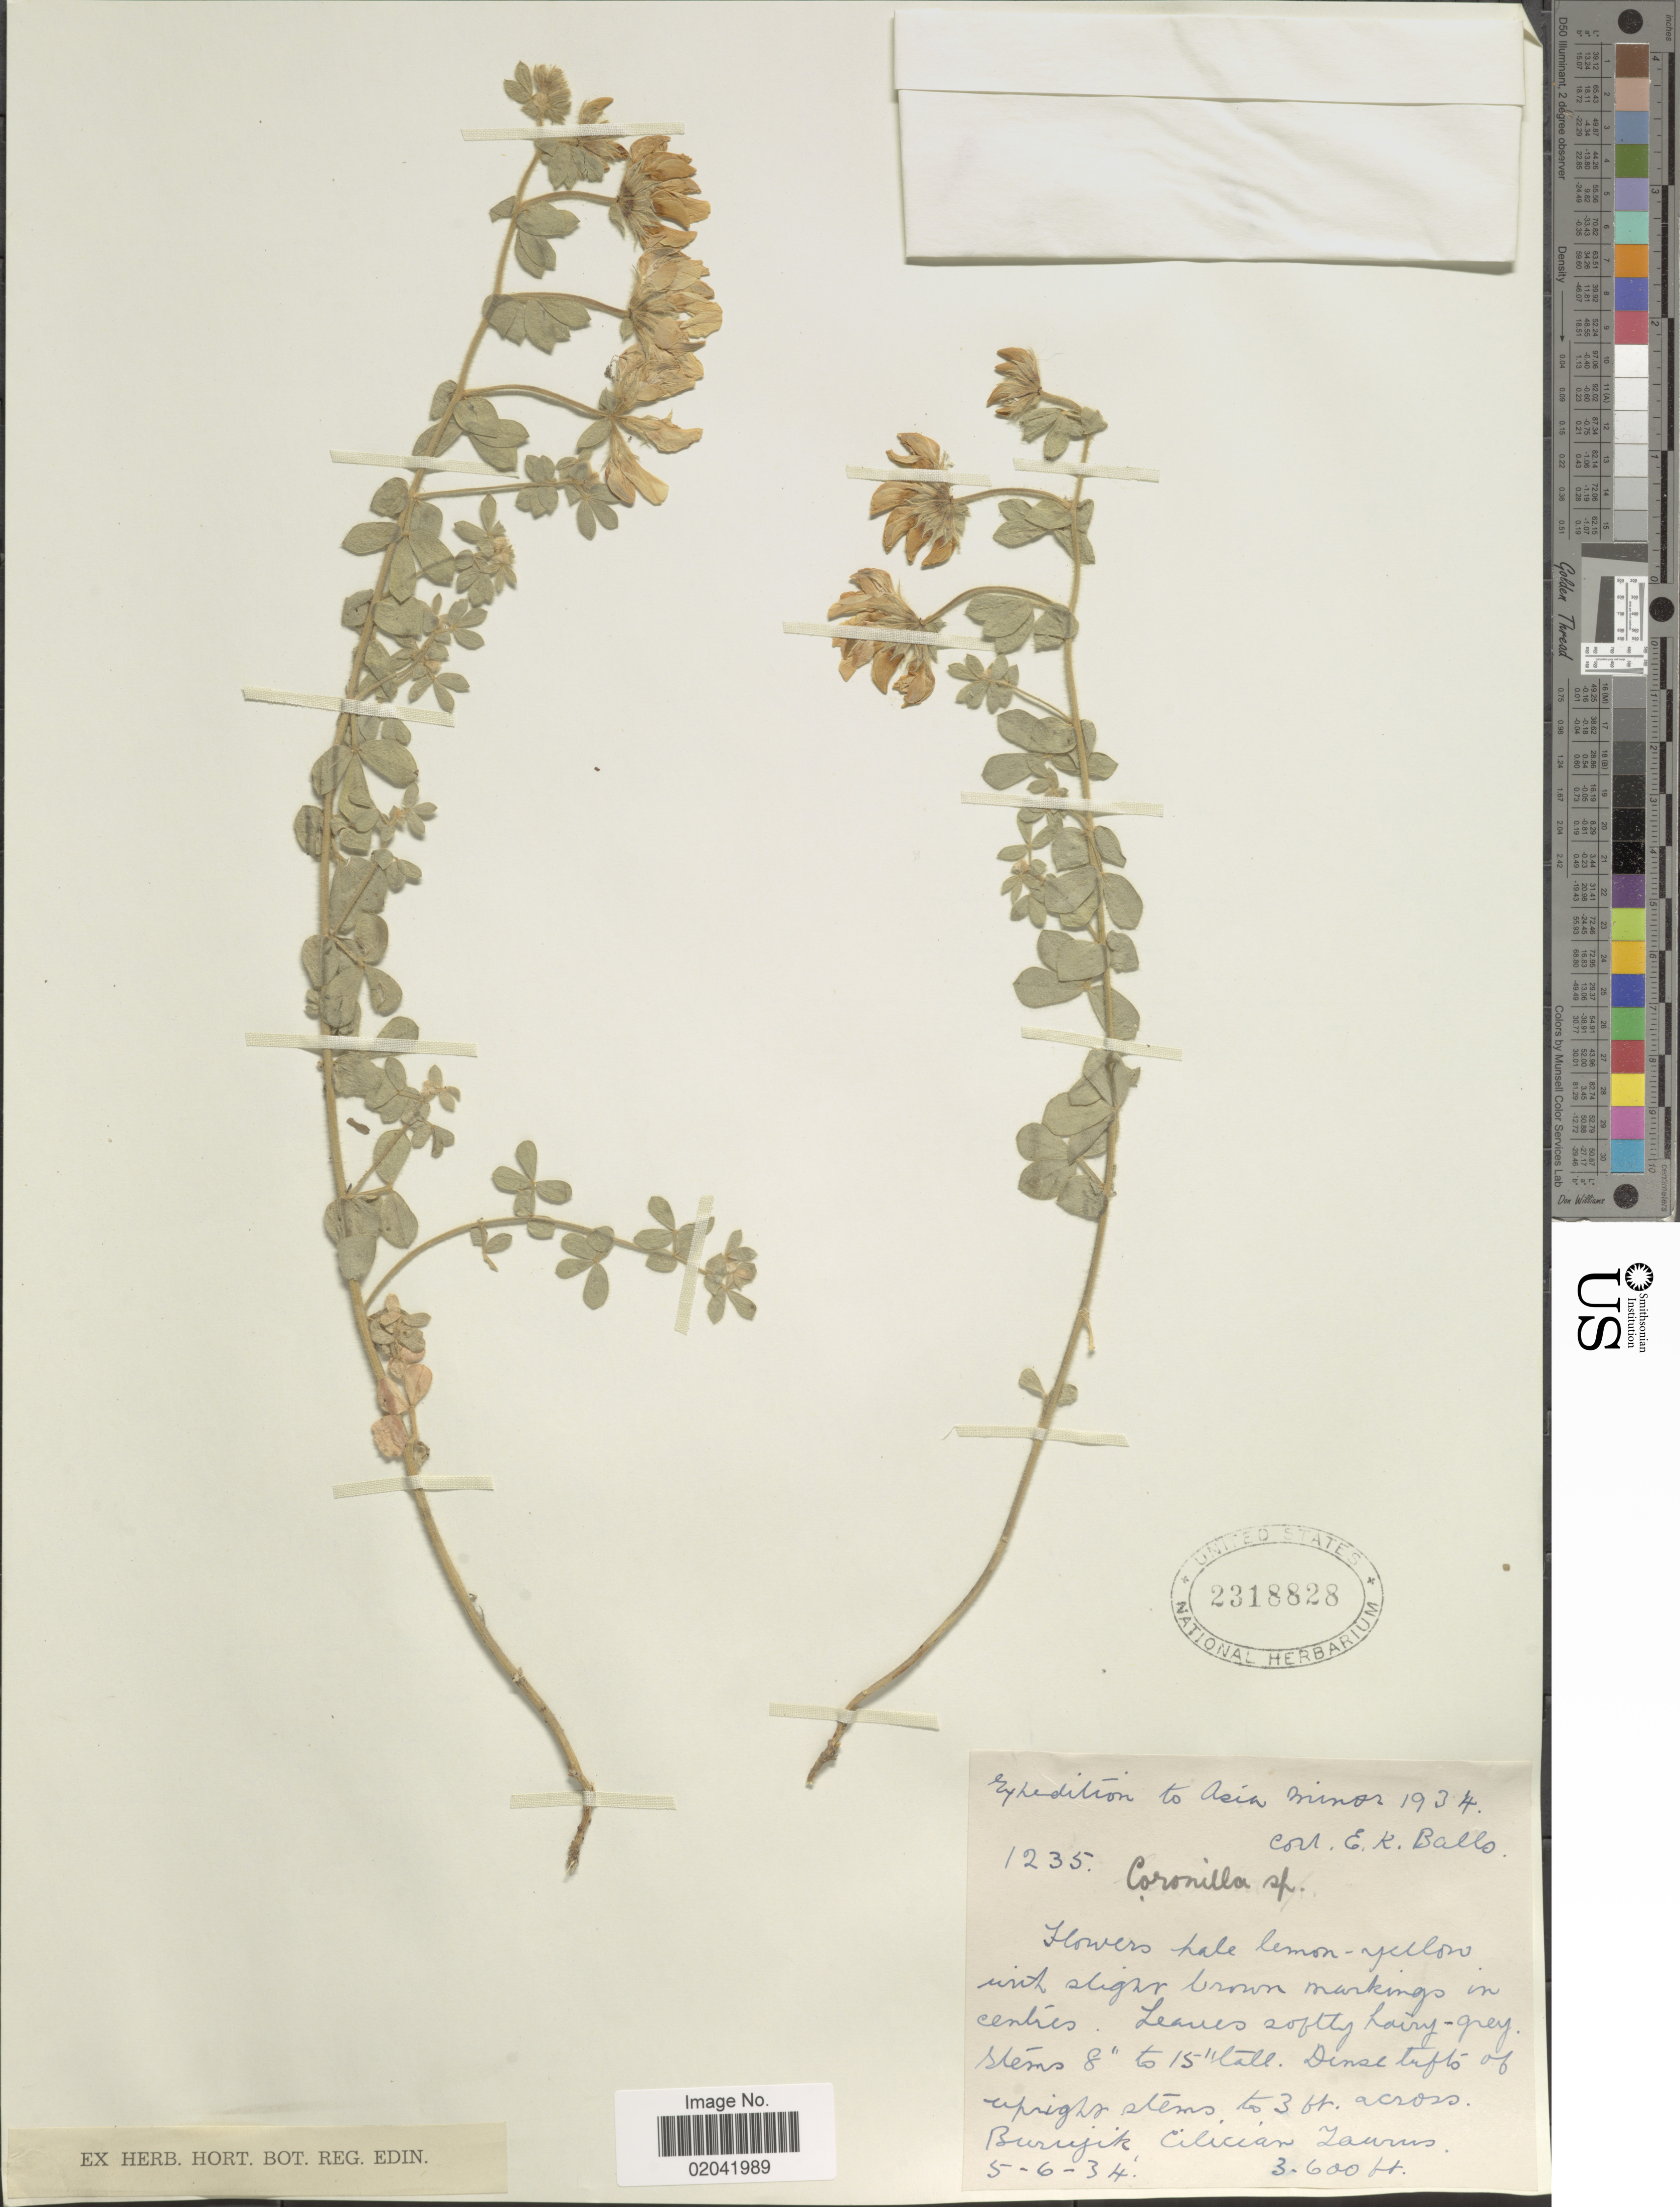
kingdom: Plantae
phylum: Tracheophyta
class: Magnoliopsida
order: Fabales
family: Fabaceae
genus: Coronilla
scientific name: Coronilla sp.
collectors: E. K. Balls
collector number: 1235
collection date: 1934-05-06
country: Turkey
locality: Asia Minor, Burujik, Cilician Taurus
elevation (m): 1097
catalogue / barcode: US 2318828